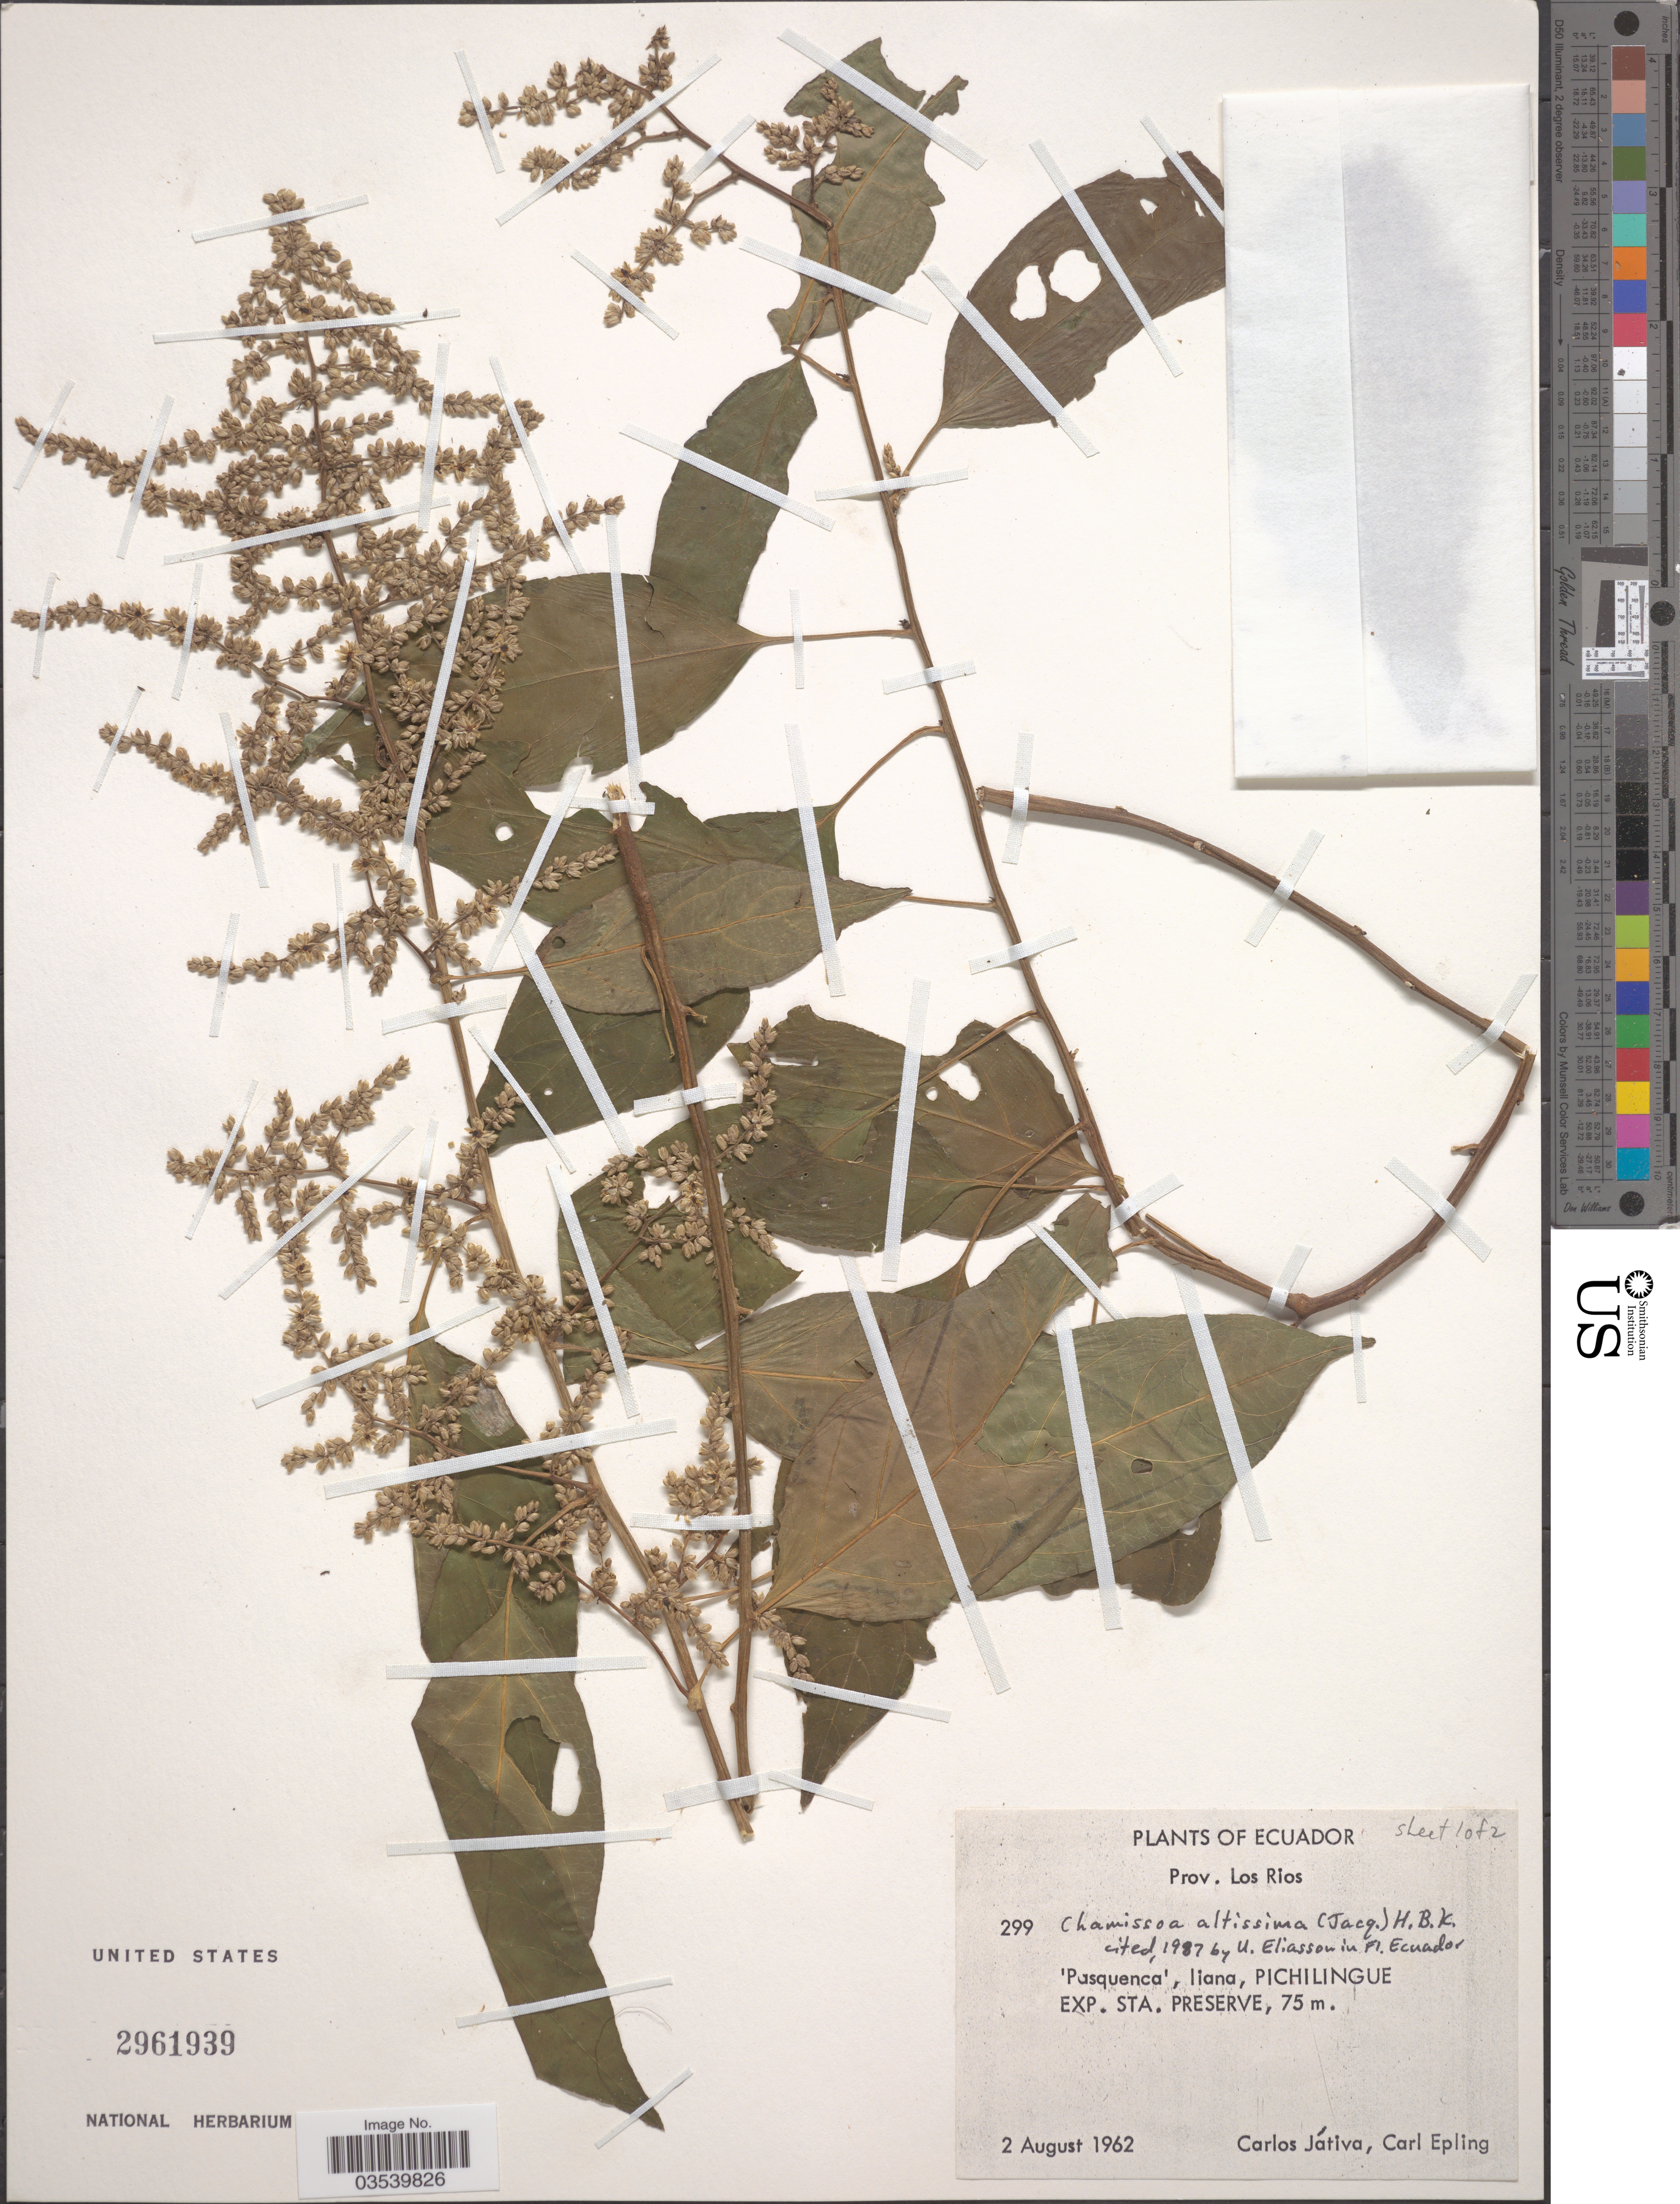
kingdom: Plantae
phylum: Tracheophyta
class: Magnoliopsida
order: Caryophyllales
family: Amaranthaceae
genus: Chamissoa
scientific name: Chamissoa altissima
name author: (Jacq.) Kunth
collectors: C. D. Játiva & C. C. Epling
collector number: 299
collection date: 1962-08-02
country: Ecuador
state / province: Los Ríos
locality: Pichilingue Exp. Sta. Preserve.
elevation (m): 75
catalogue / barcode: US 2961939